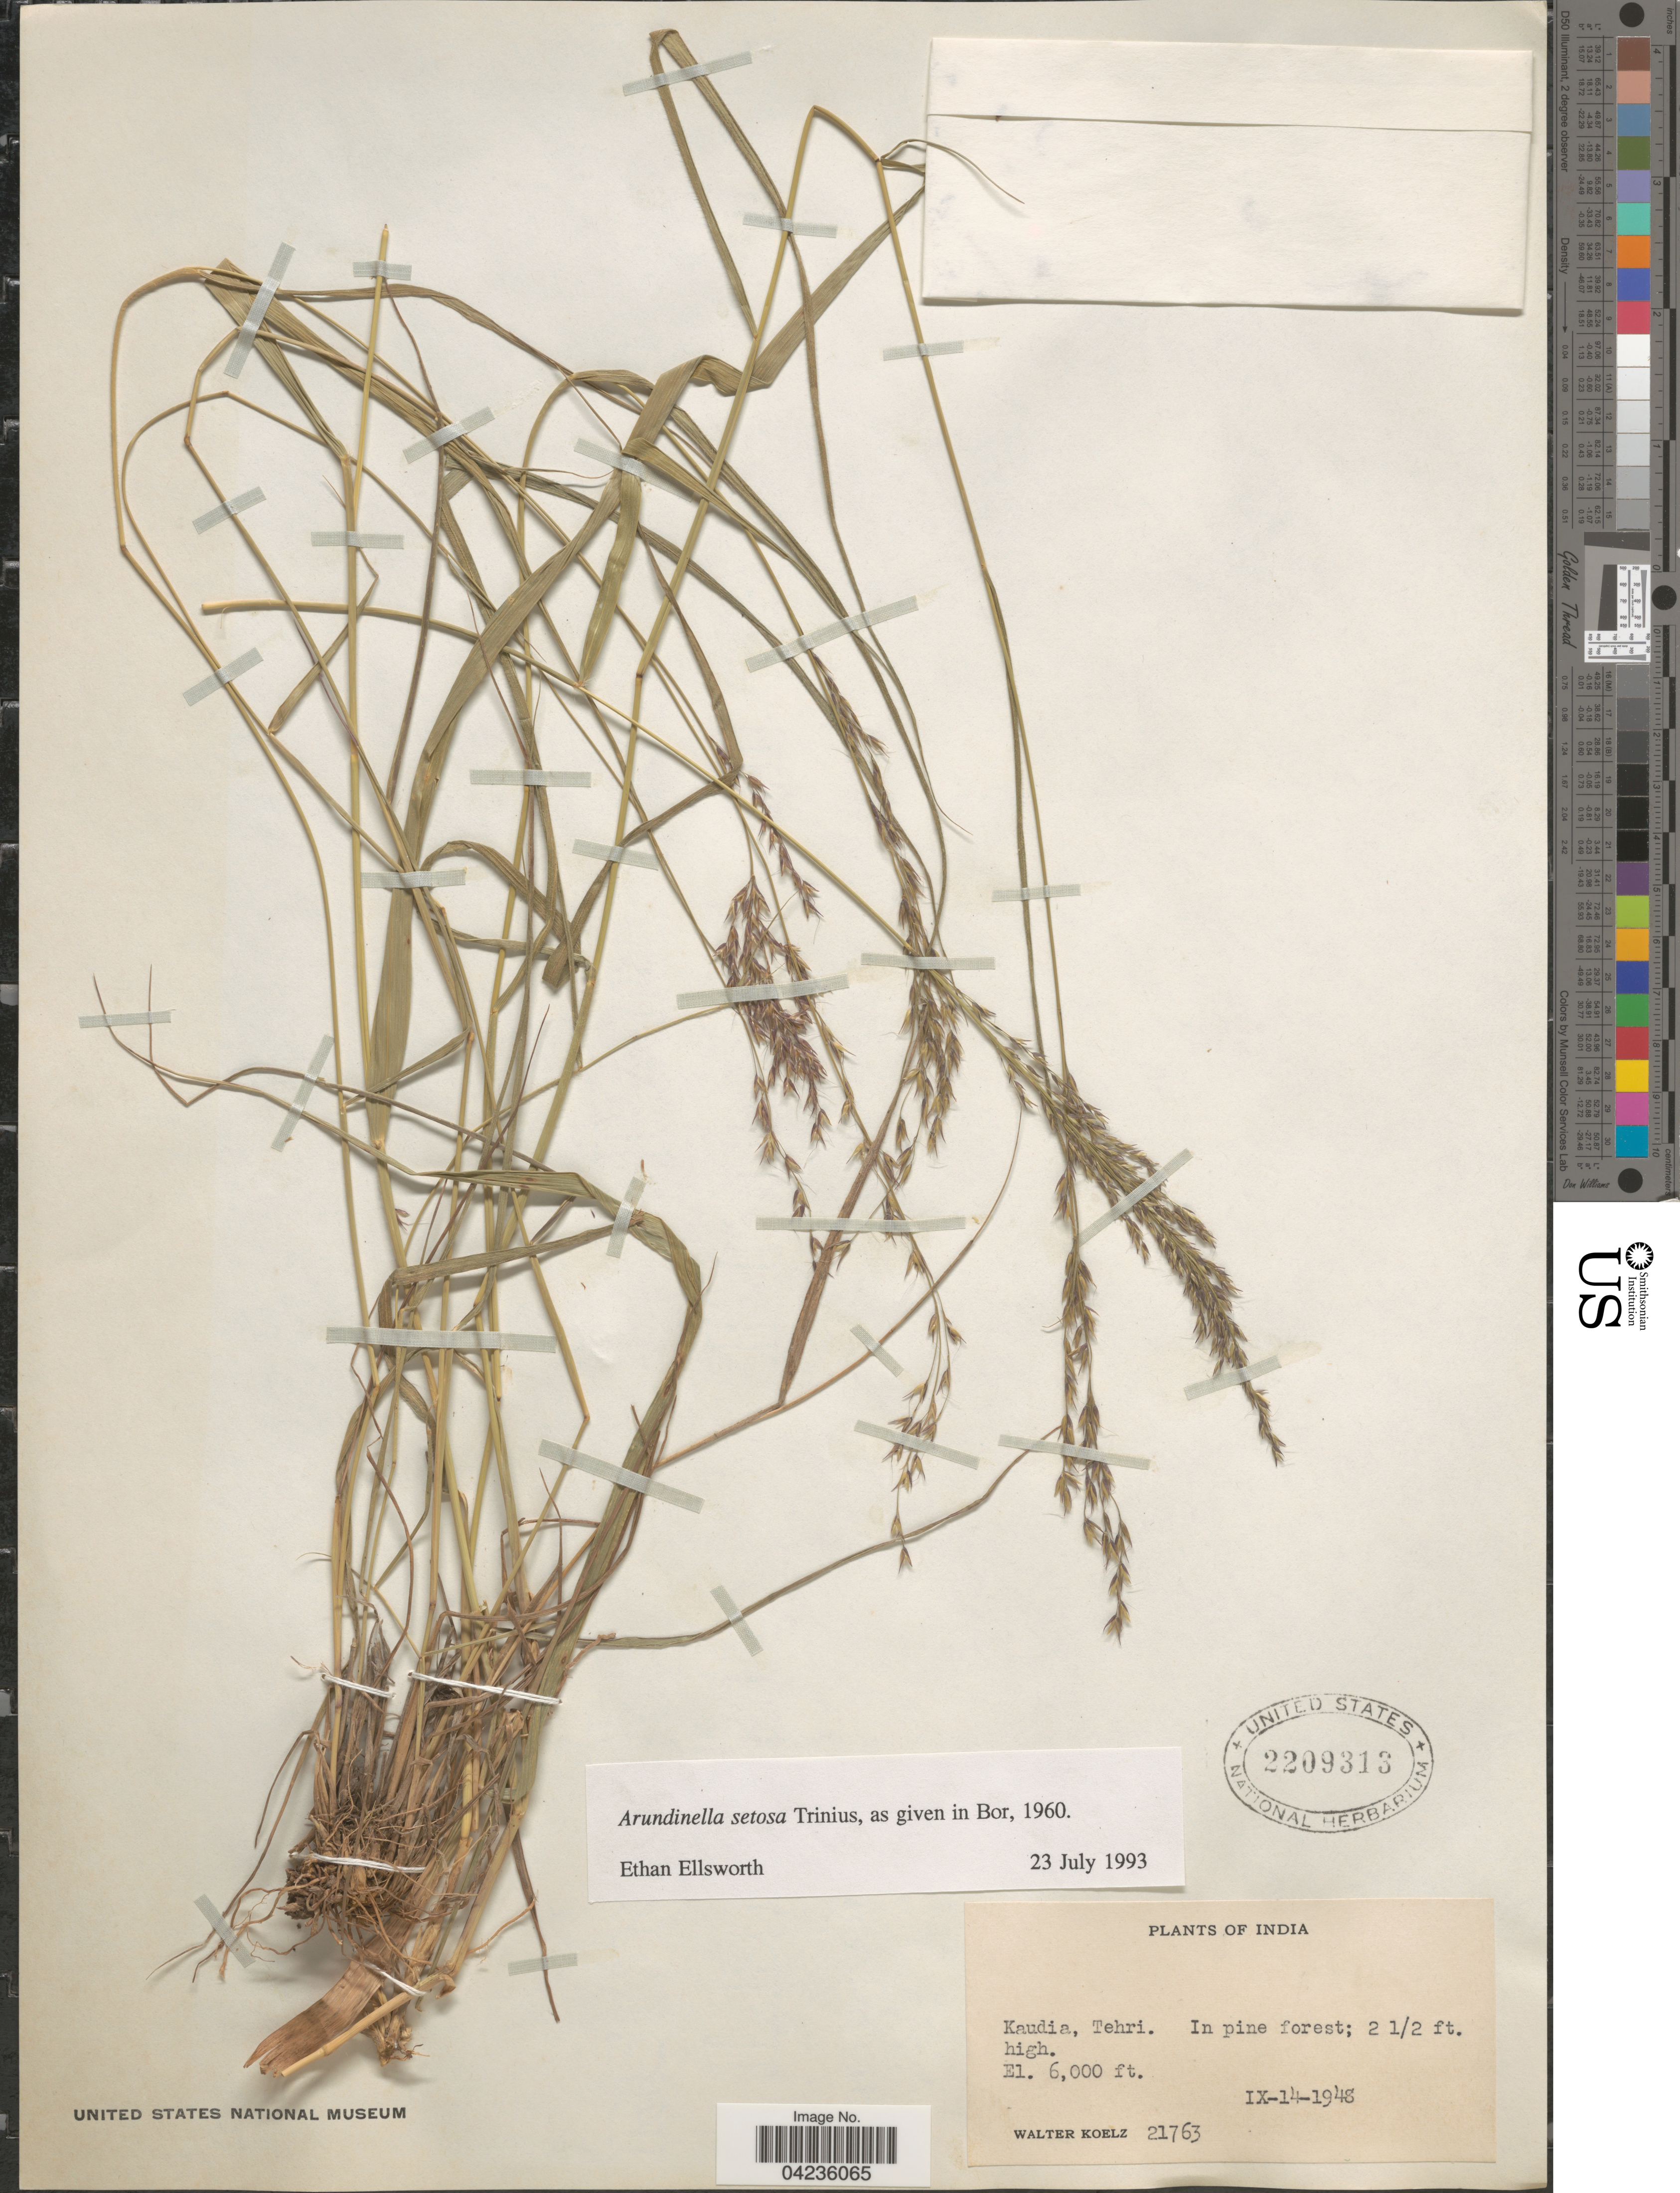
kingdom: Plantae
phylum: Tracheophyta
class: Liliopsida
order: Poales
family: Poaceae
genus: Arundinella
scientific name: Arundinella setosa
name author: Trin.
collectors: W. N. Koelz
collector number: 21763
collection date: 1948-09-14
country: India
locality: Kaudia, Tehri.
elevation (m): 1829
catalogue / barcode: US 2209313